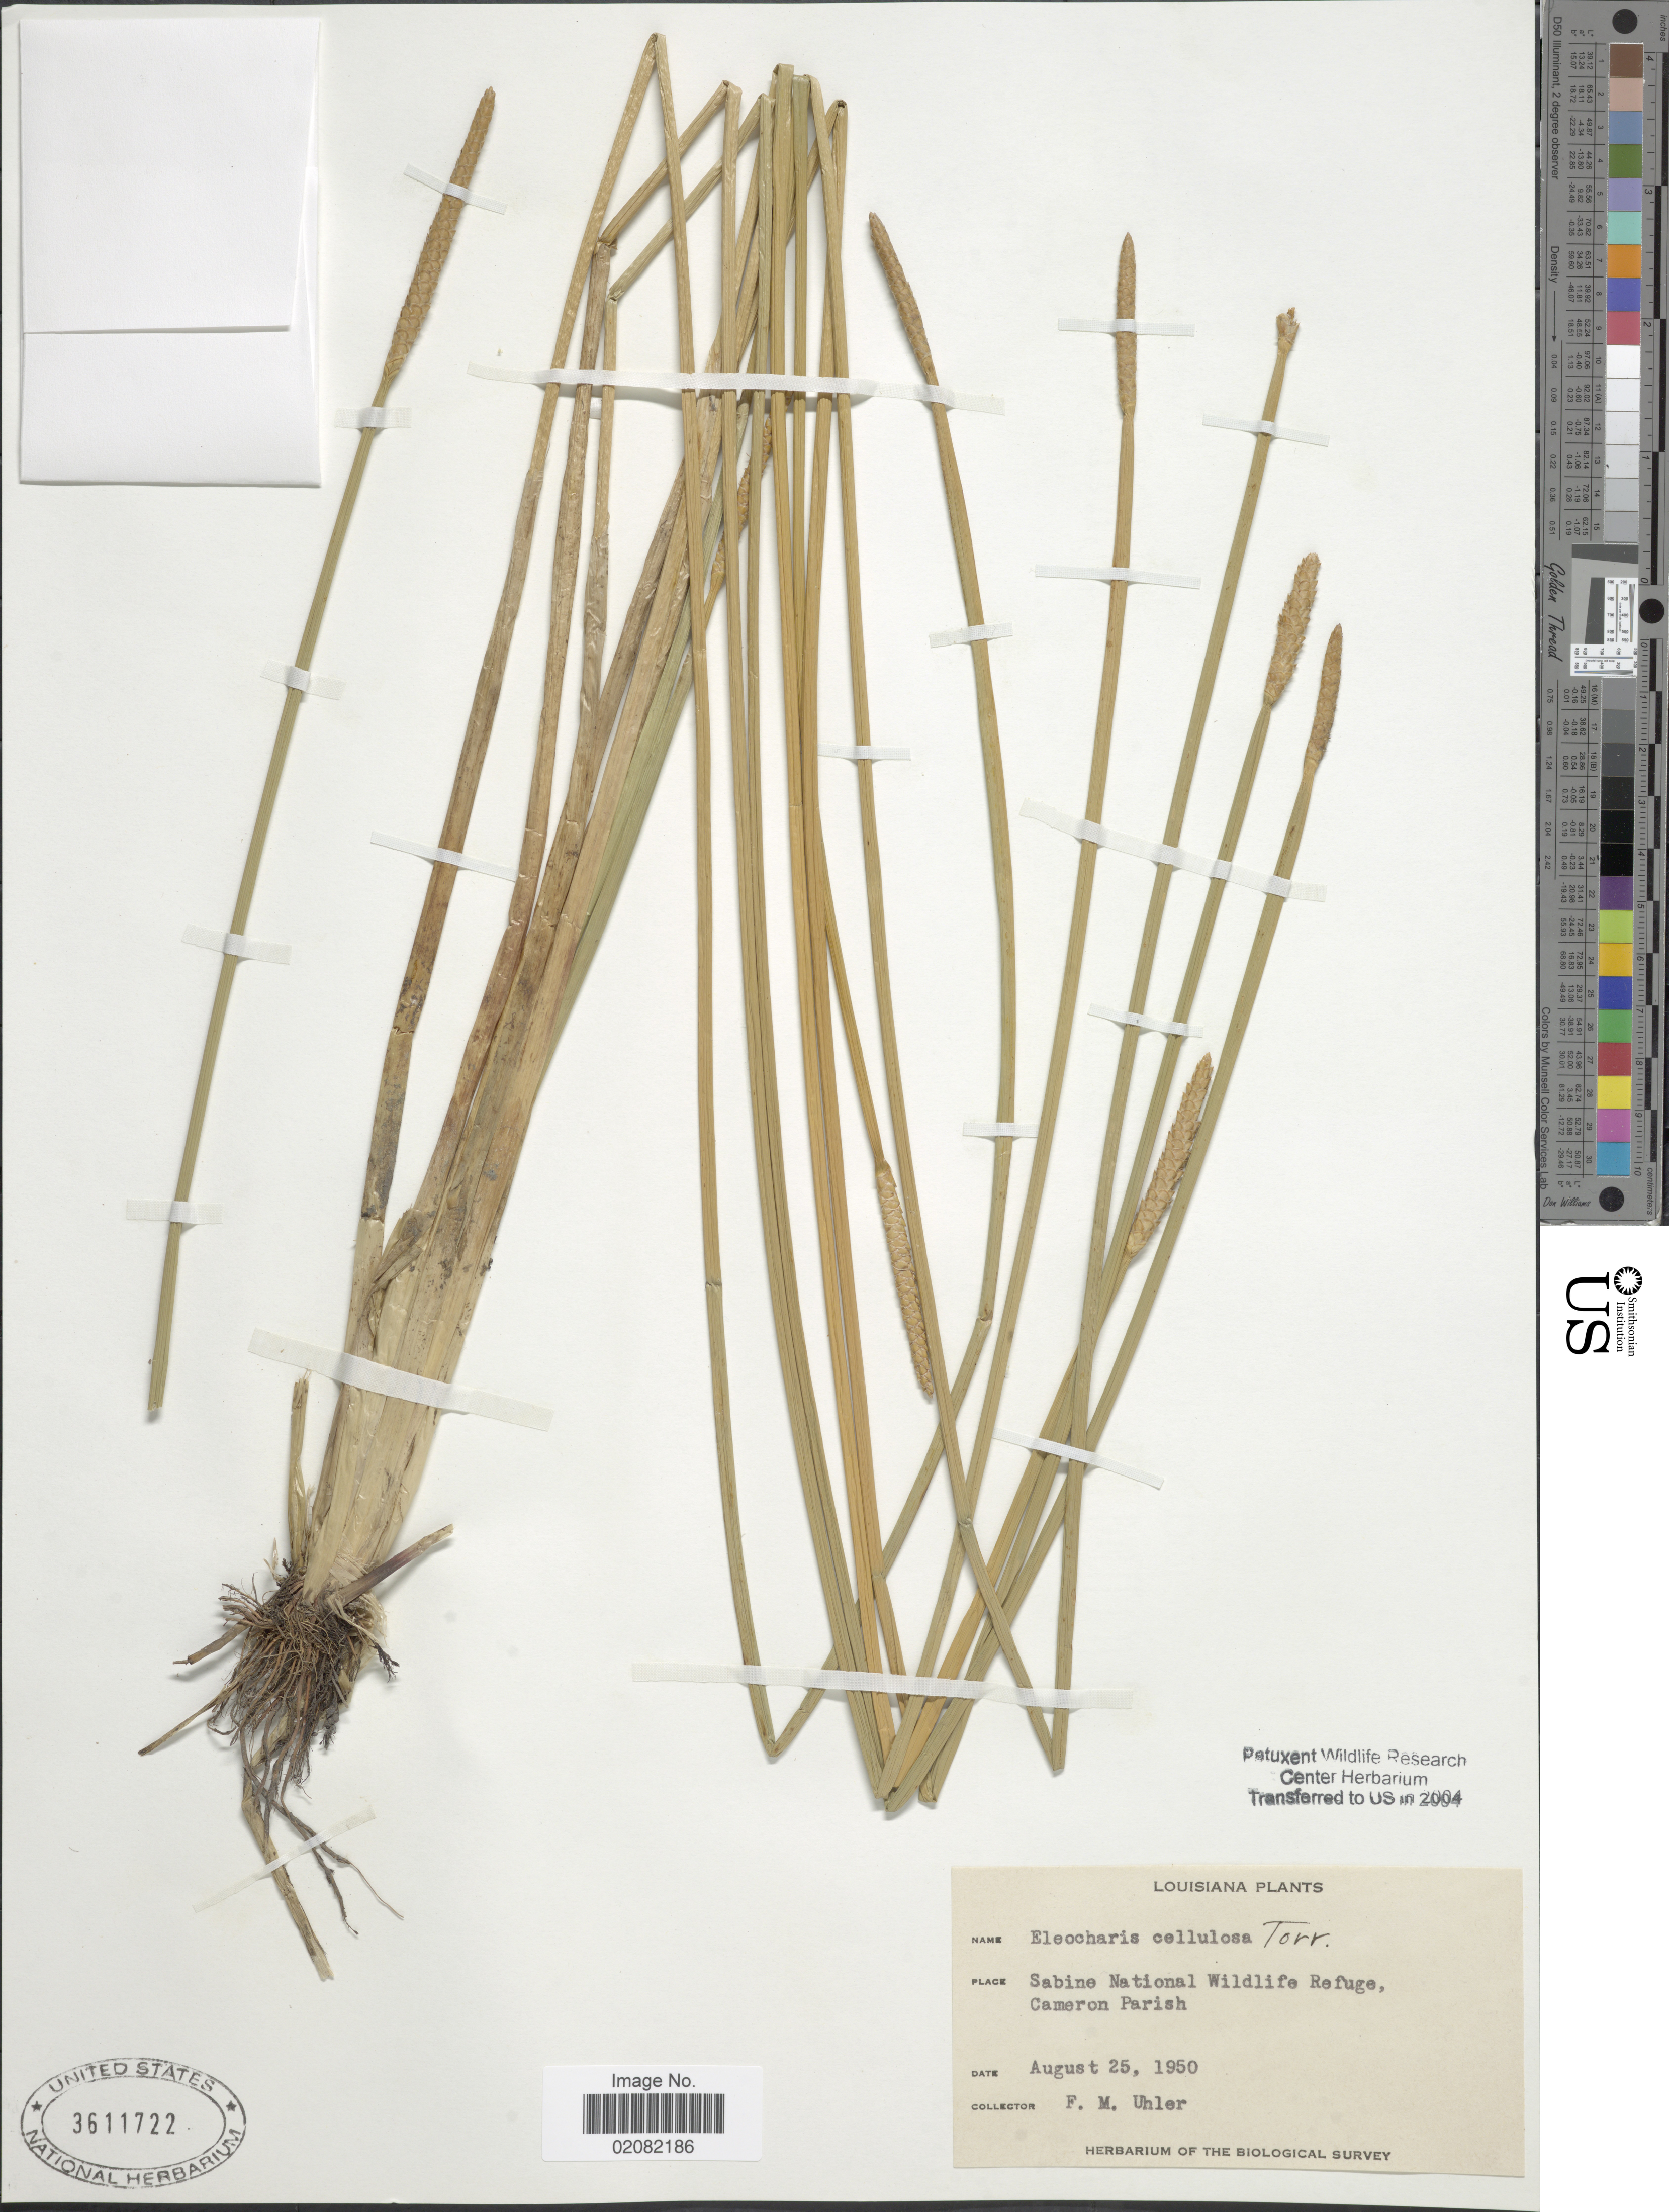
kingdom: Plantae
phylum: Tracheophyta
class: Liliopsida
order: Poales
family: Cyperaceae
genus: Eleocharis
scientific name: Eleocharis cellulosa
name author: Torr.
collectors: F. M. Uhler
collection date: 1950-08-25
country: United States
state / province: Louisiana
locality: Sabine National Wildlife Refuge, Cameron Parish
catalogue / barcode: US 3611722